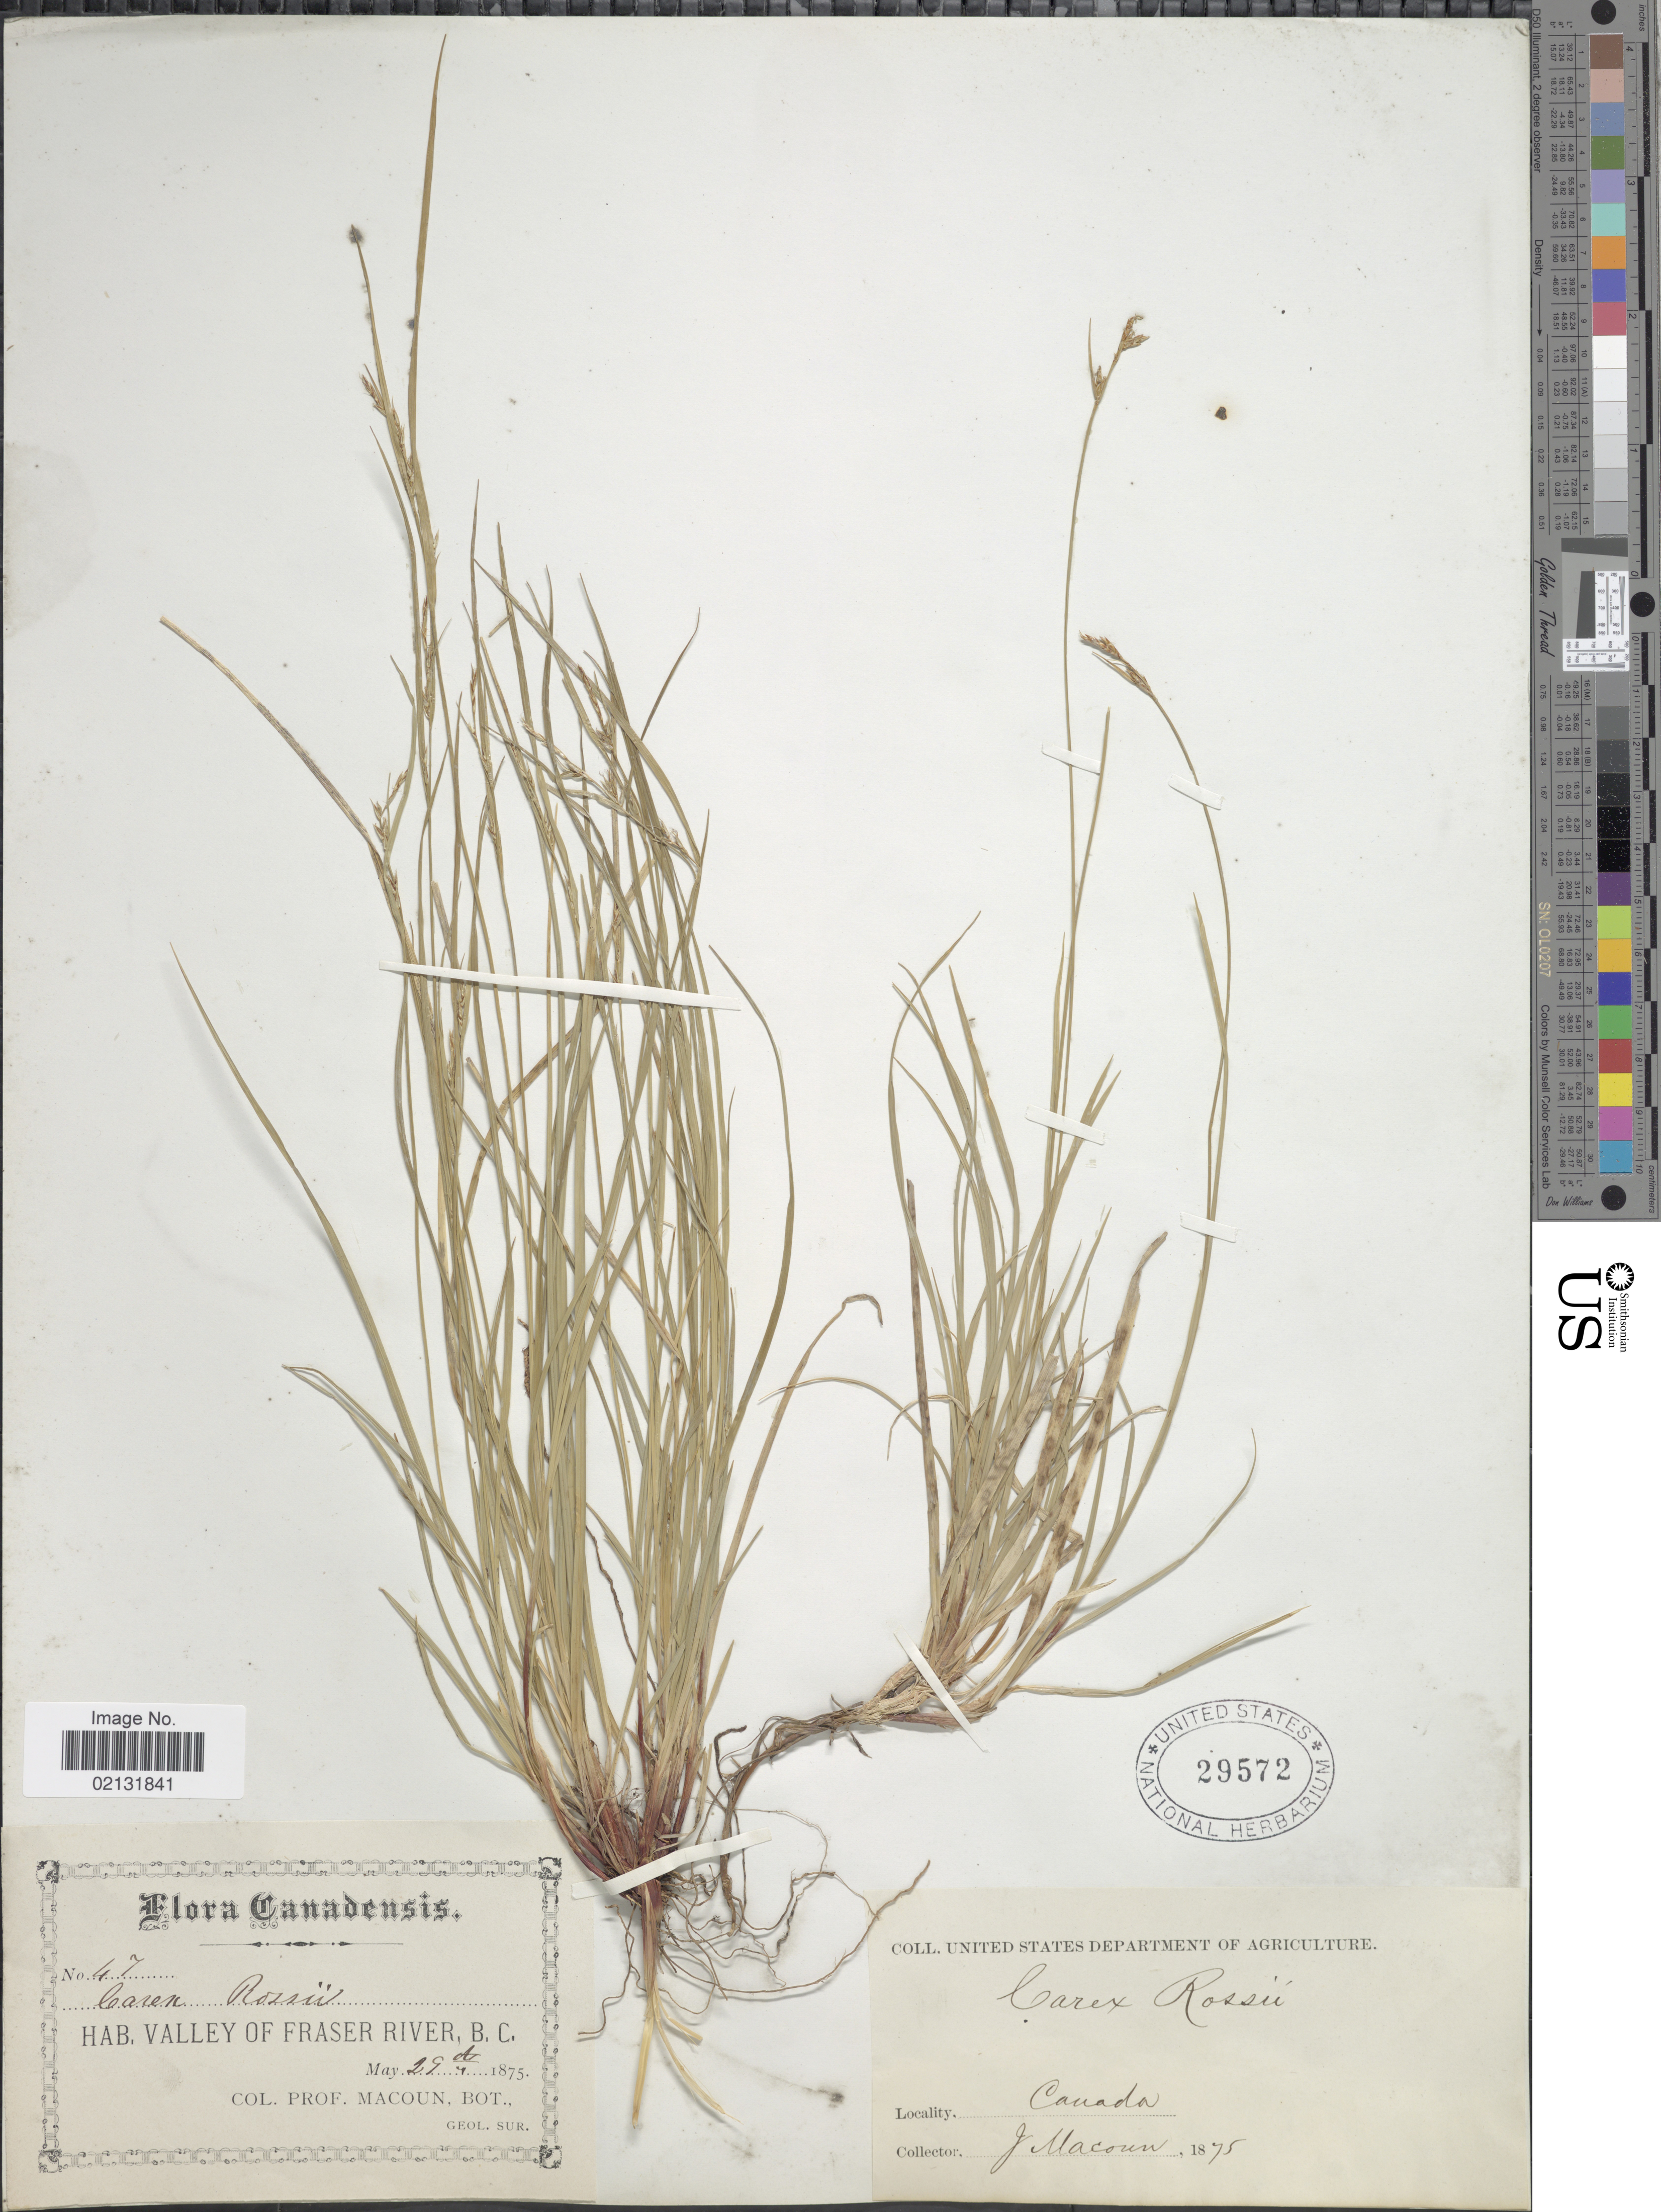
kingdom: Plantae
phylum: Tracheophyta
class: Liliopsida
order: Poales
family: Cyperaceae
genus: Carex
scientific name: Carex rossii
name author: Boott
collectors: J. Macoun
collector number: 47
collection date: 1875-05-29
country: Canada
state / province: British Columbia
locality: Canada. Valley of Fraser River, B.C.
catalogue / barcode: US 29572